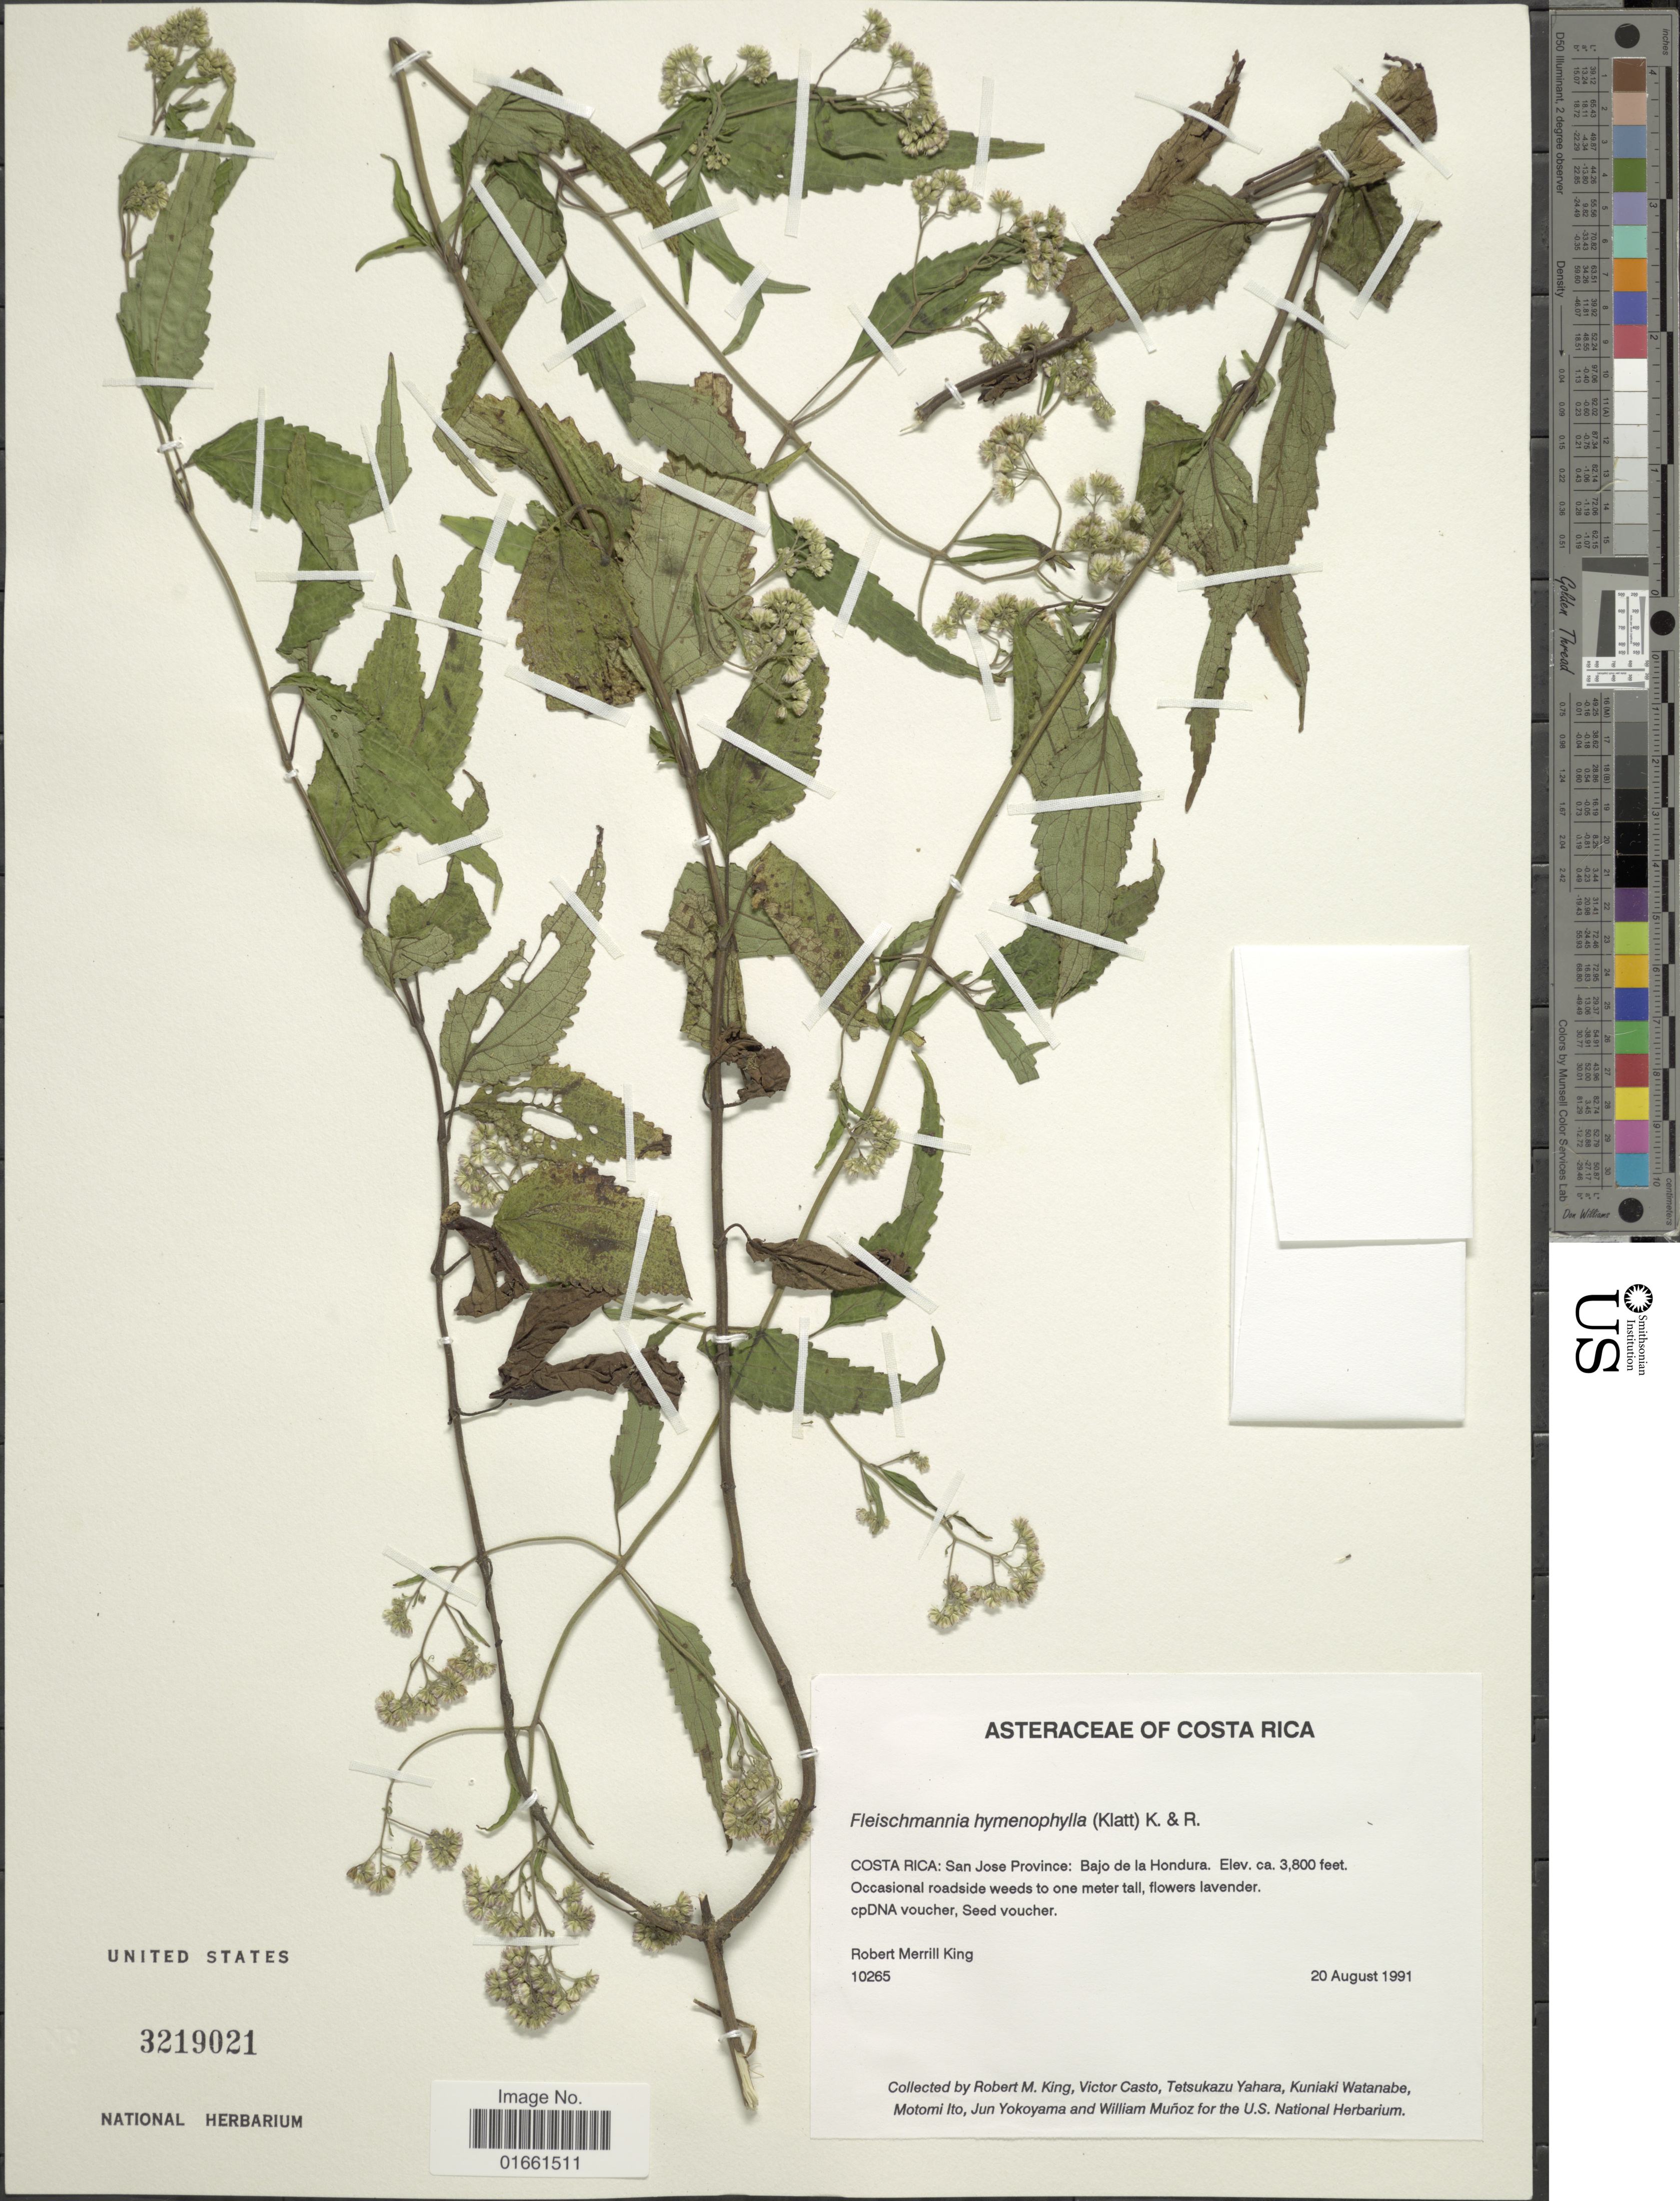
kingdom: Plantae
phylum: Tracheophyta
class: Magnoliopsida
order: Asterales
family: Asteraceae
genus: Fleischmannia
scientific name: Fleischmannia hymenophylla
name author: (Klatt) R.M. King & H. Rob.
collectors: R. M. King, V. Casto, T. Yahara, K. Watanabe & et al.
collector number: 10265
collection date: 1991-08-20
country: Costa Rica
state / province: San José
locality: Bajo de la Hondura.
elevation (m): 1158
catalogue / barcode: US 3219021